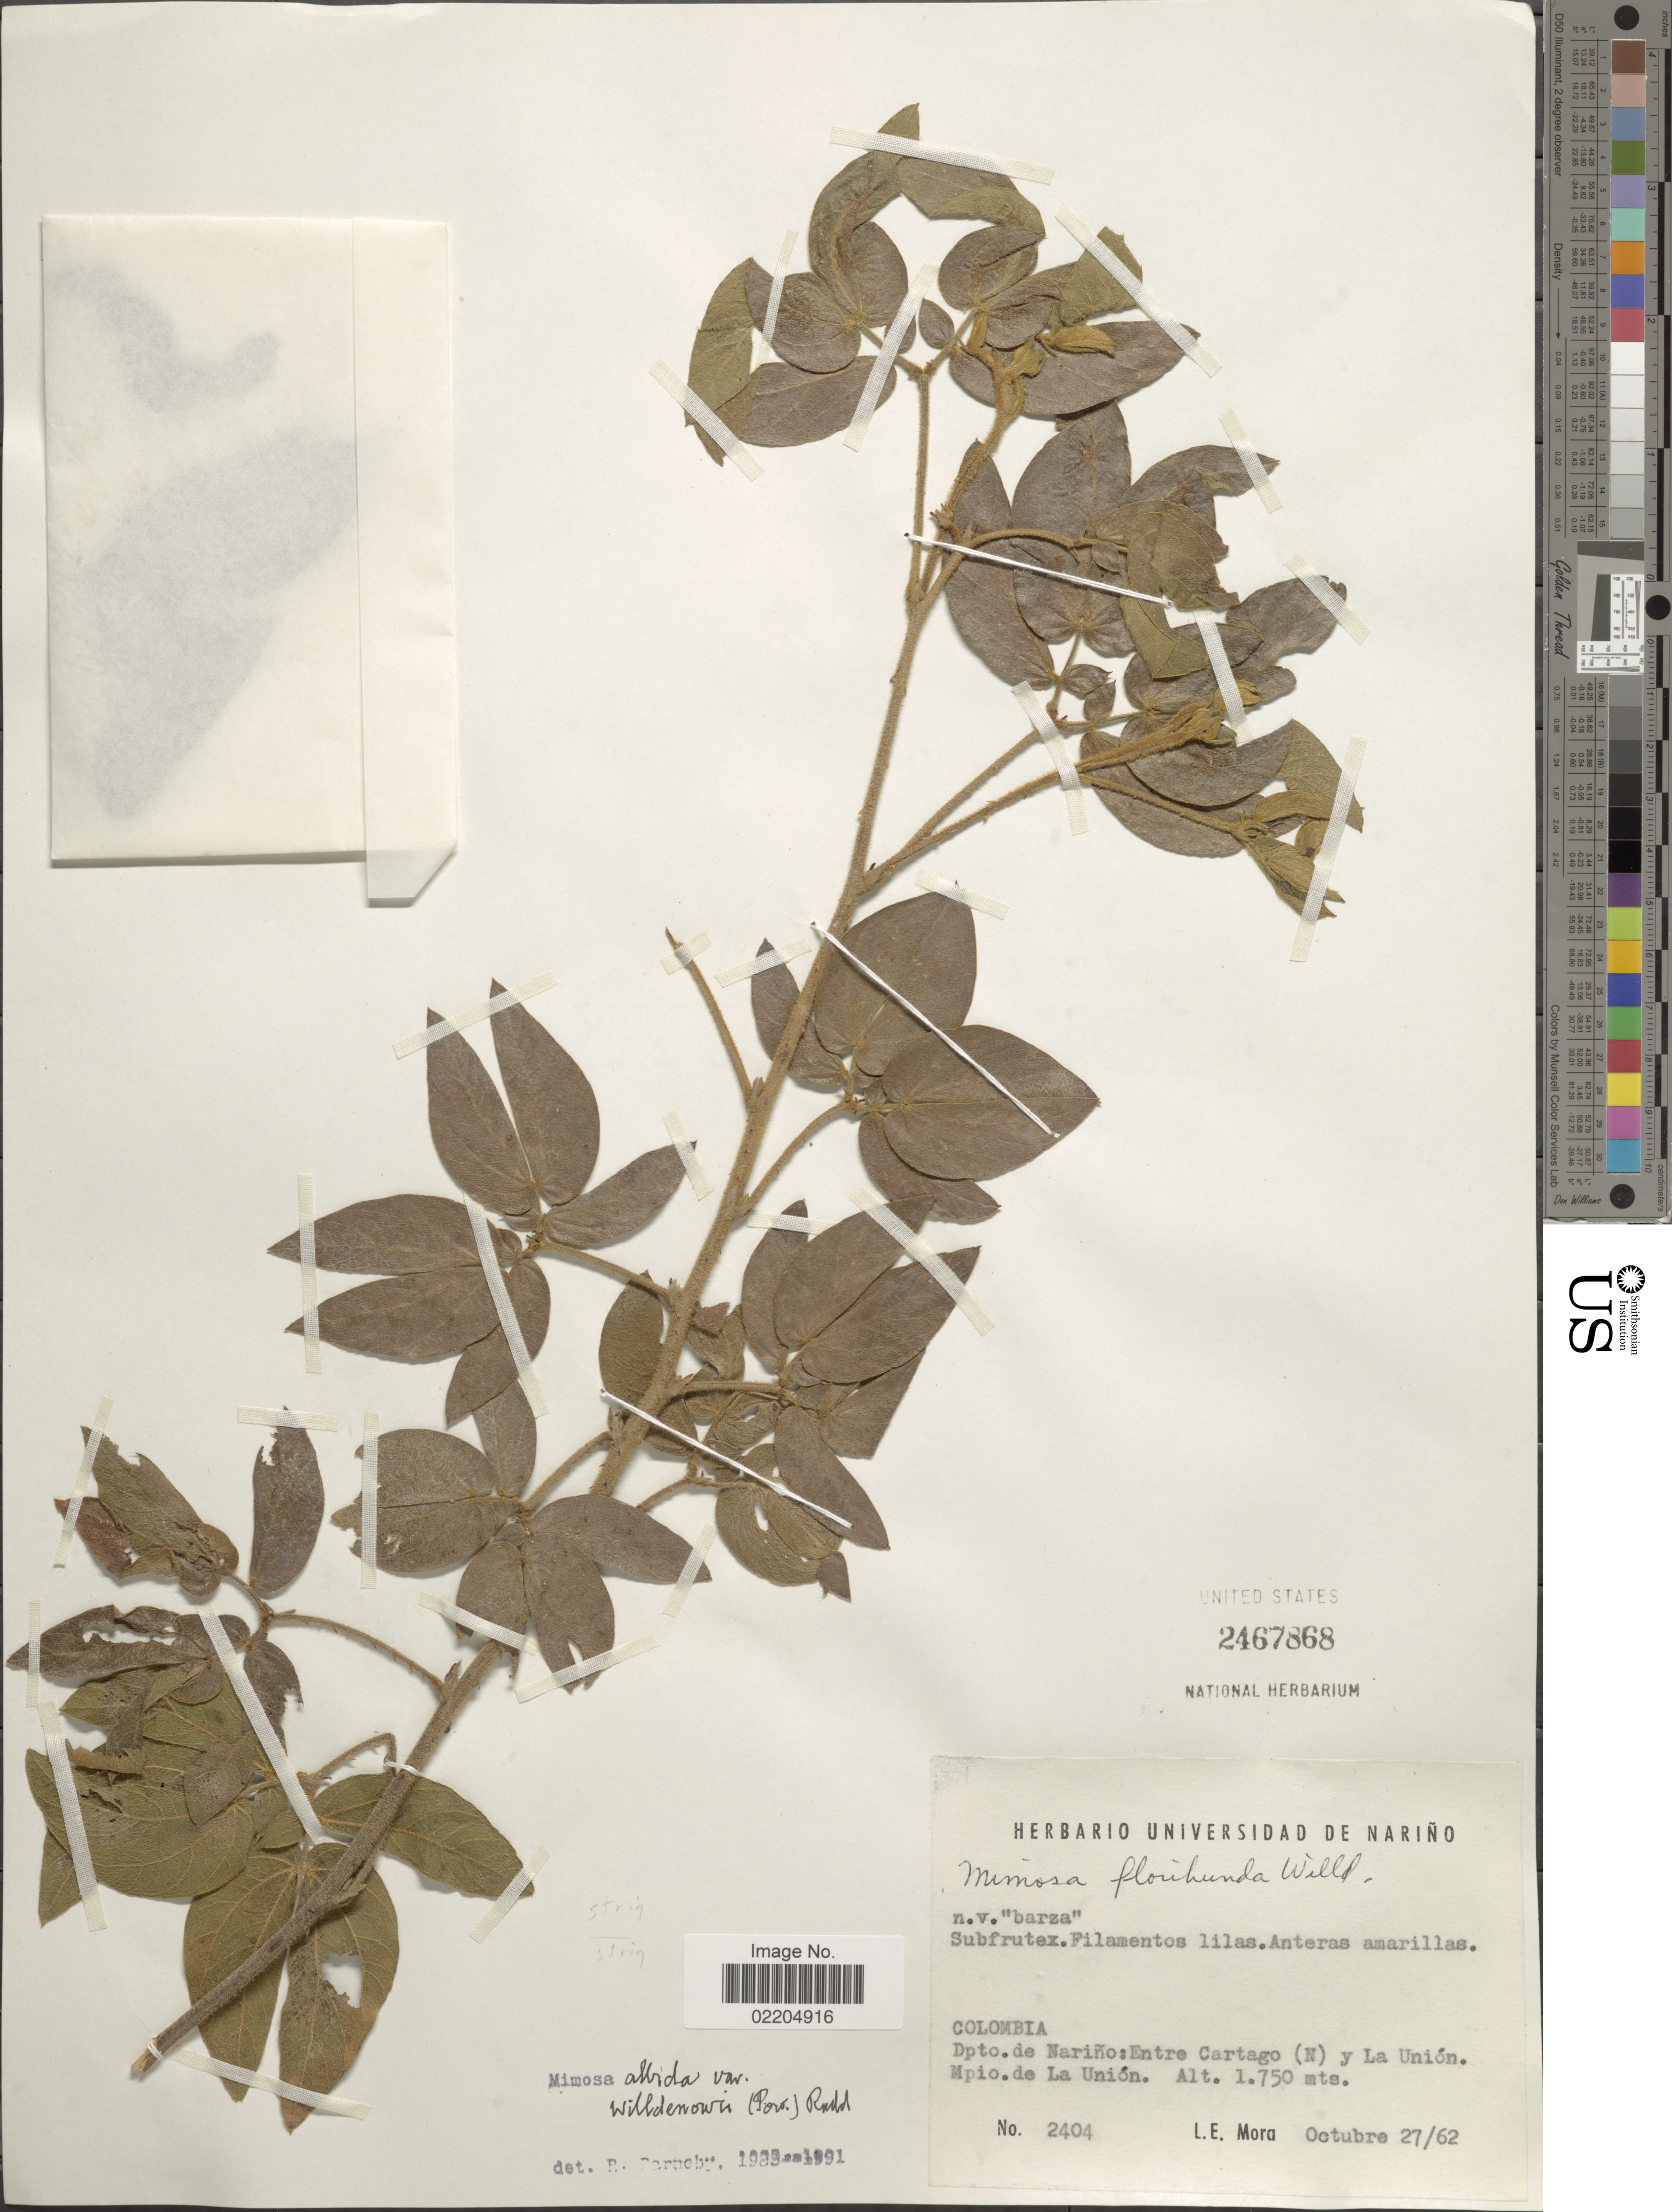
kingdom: Plantae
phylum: Tracheophyta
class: Magnoliopsida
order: Fabales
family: Fabaceae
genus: Mimosa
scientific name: Mimosa albida var. willdenowii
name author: (Poir.) Rudd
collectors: L. Mora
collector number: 2404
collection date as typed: Transcribed d/m/y: 27/10/62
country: Colombia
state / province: Nariño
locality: Entre Cartago (N) y la Union. Mpio. de La Union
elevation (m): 1750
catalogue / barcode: US 2467868